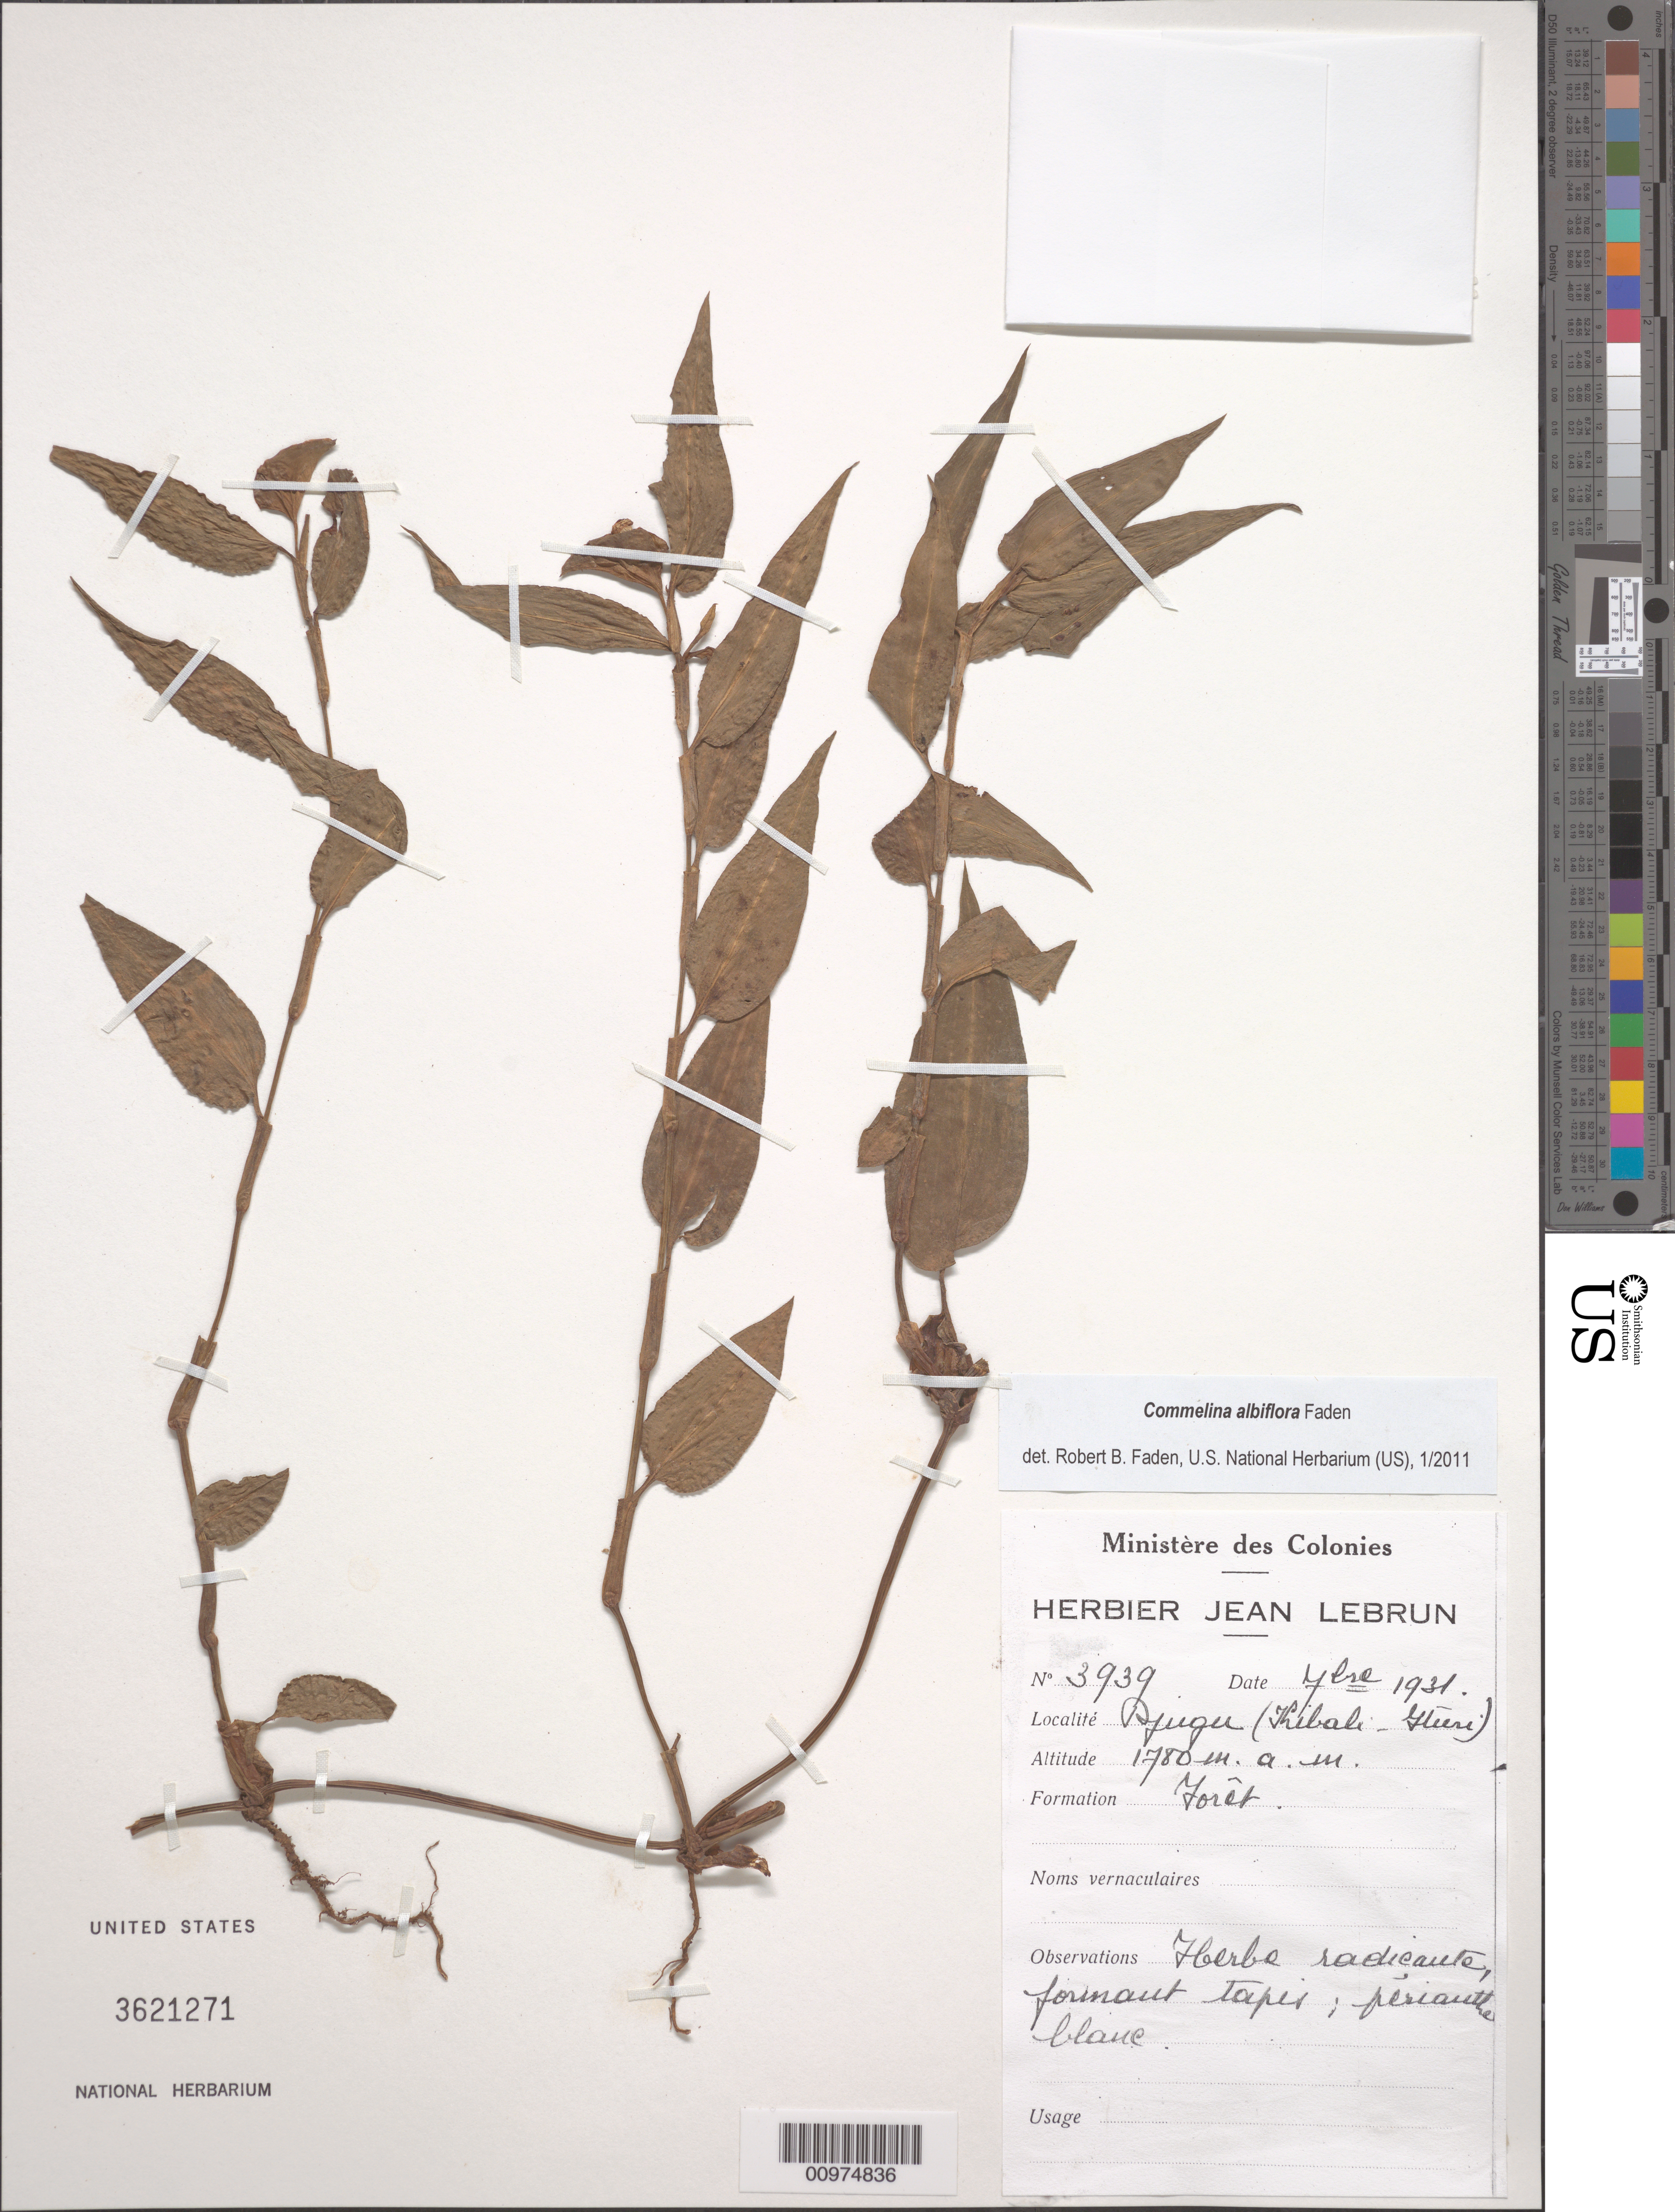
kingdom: Plantae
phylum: Tracheophyta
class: Liliopsida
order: Commelinales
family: Commelinaceae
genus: Commelina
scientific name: Commelina albiflora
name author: Faden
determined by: Faden, Robert B., (US), Smithsonian Institution - National Museum of Natural History (UNITED STATES)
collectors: J. A. Lebrun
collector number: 3939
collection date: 1931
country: Congo, Democratic Republic of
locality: Djugu (Tribali Gteere)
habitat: Forêt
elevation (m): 1780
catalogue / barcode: US 3621271